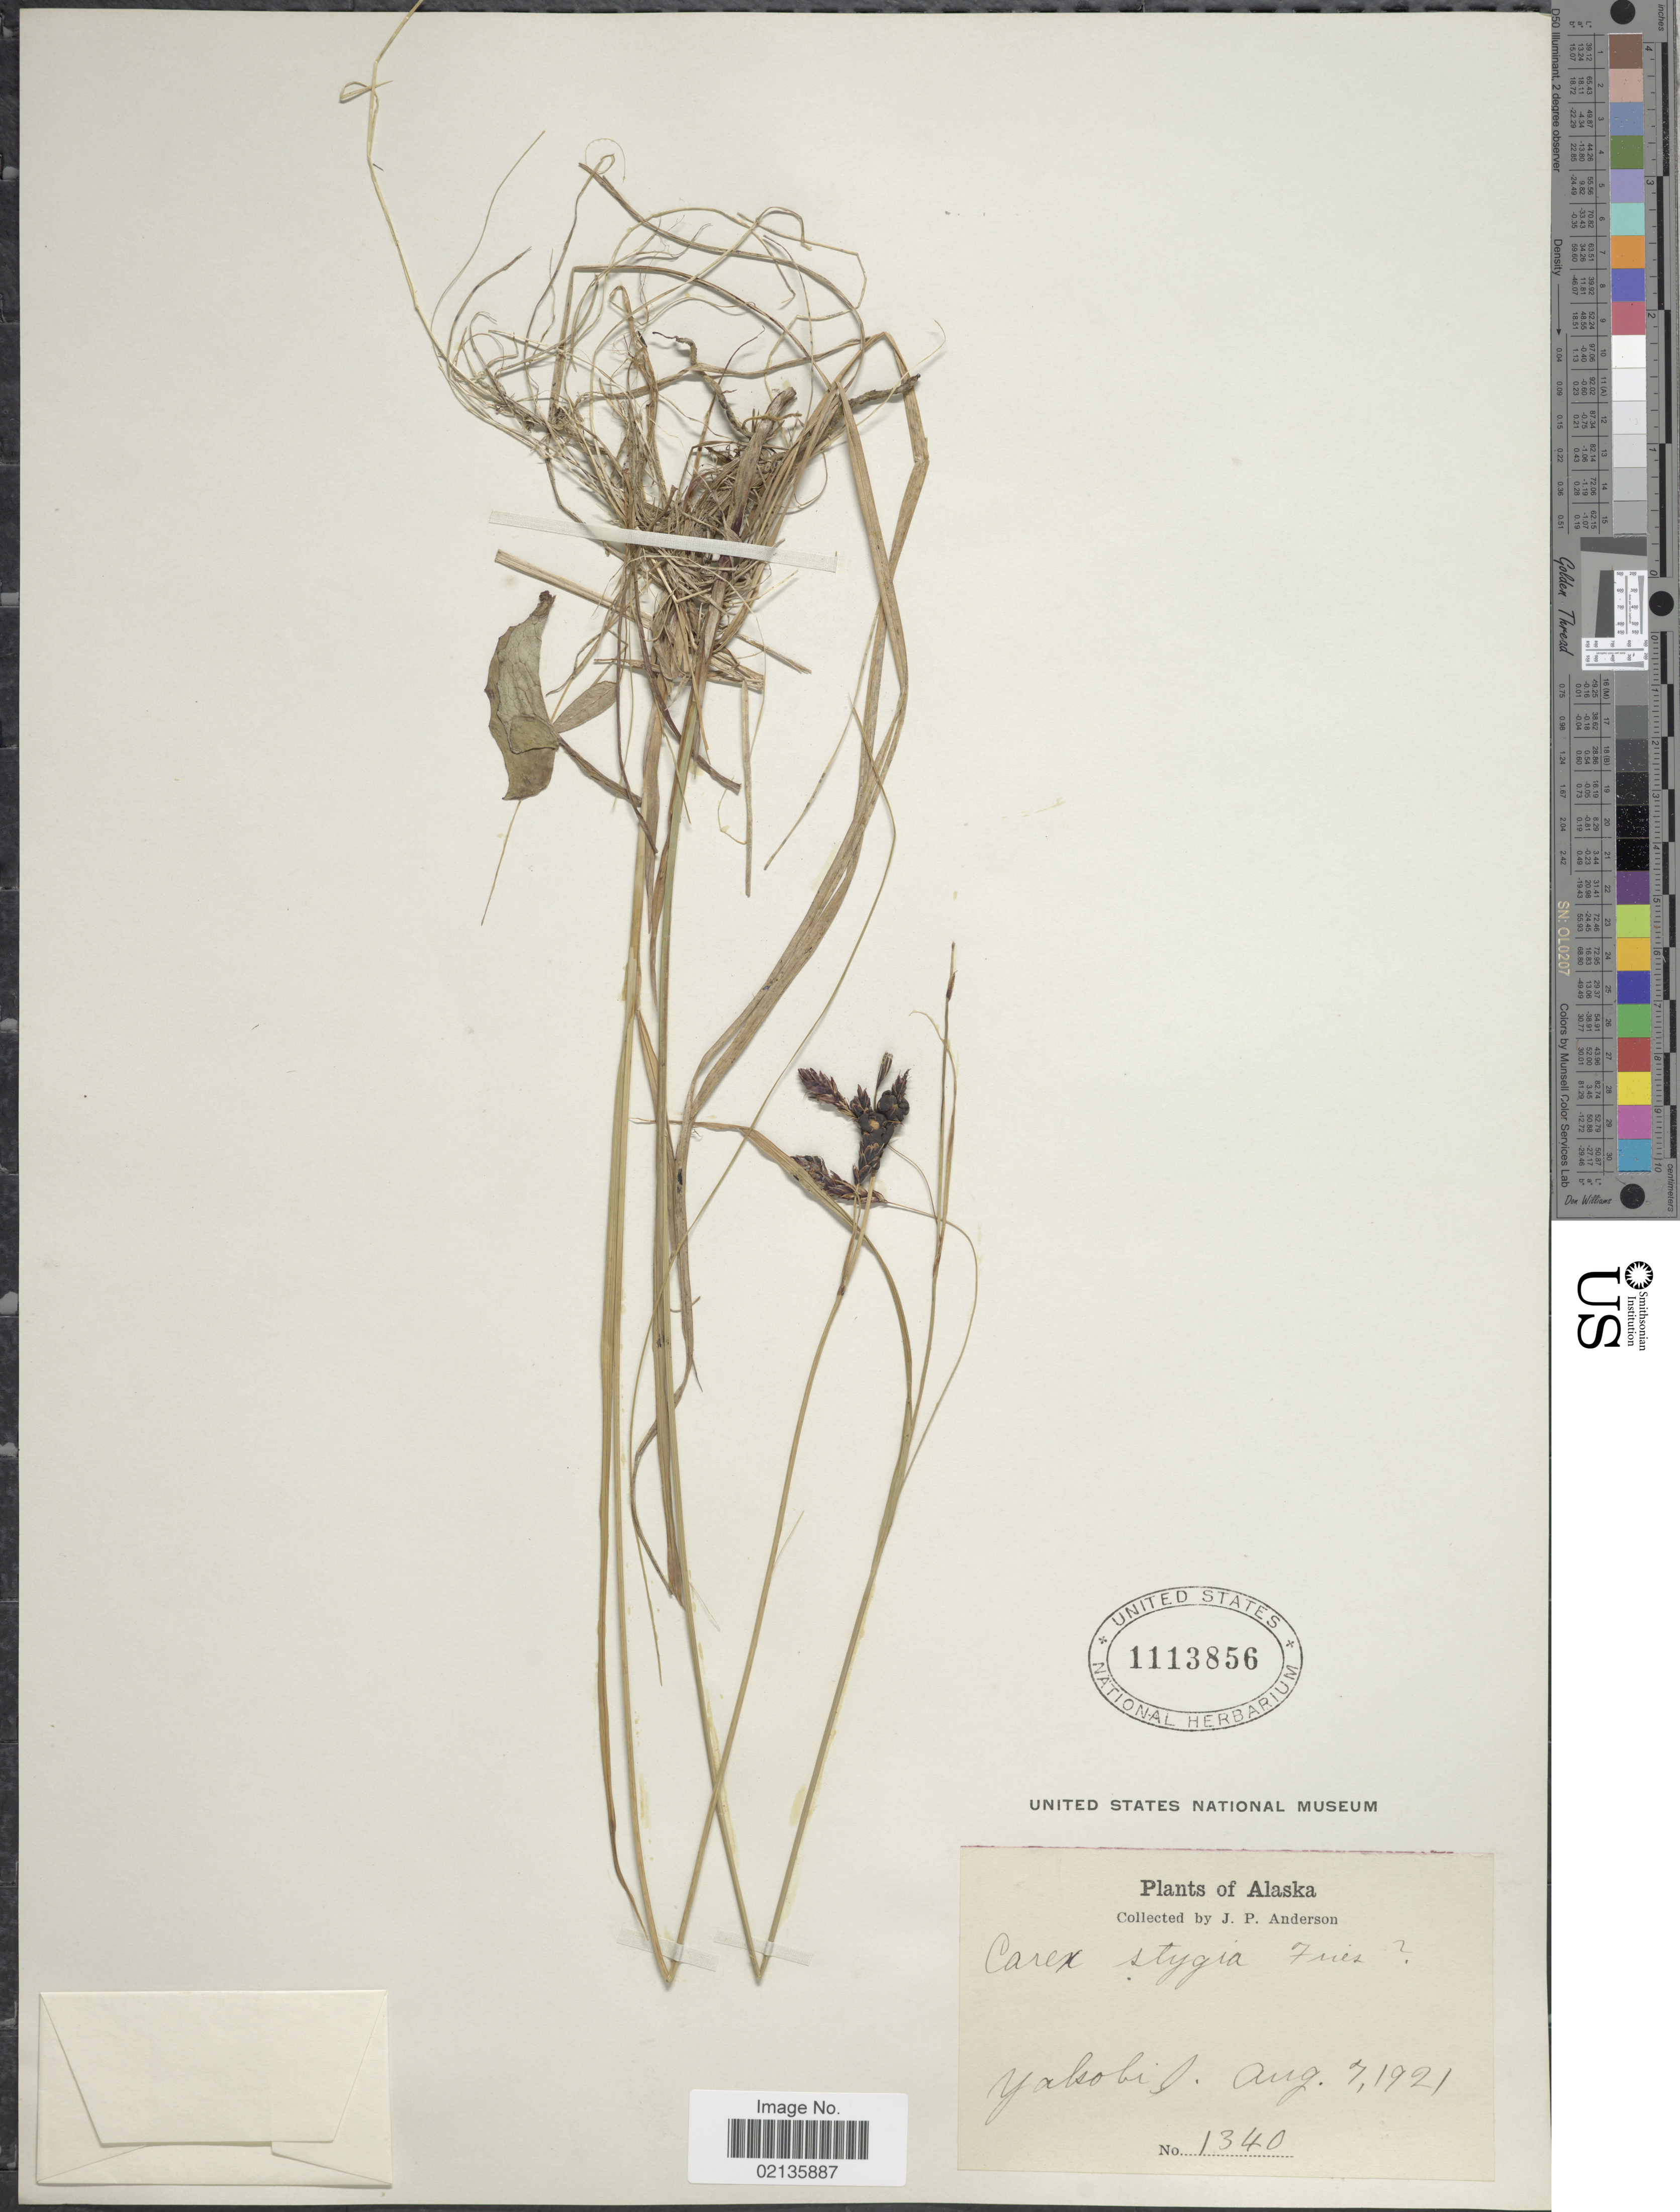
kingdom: Plantae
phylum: Tracheophyta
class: Liliopsida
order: Poales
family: Cyperaceae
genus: Carex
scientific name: Carex x stygia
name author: Fr.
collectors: J. P. Anderson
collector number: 1340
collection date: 1921-08-07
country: United States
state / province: Alaska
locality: Yakobi I.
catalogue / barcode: US 1113856